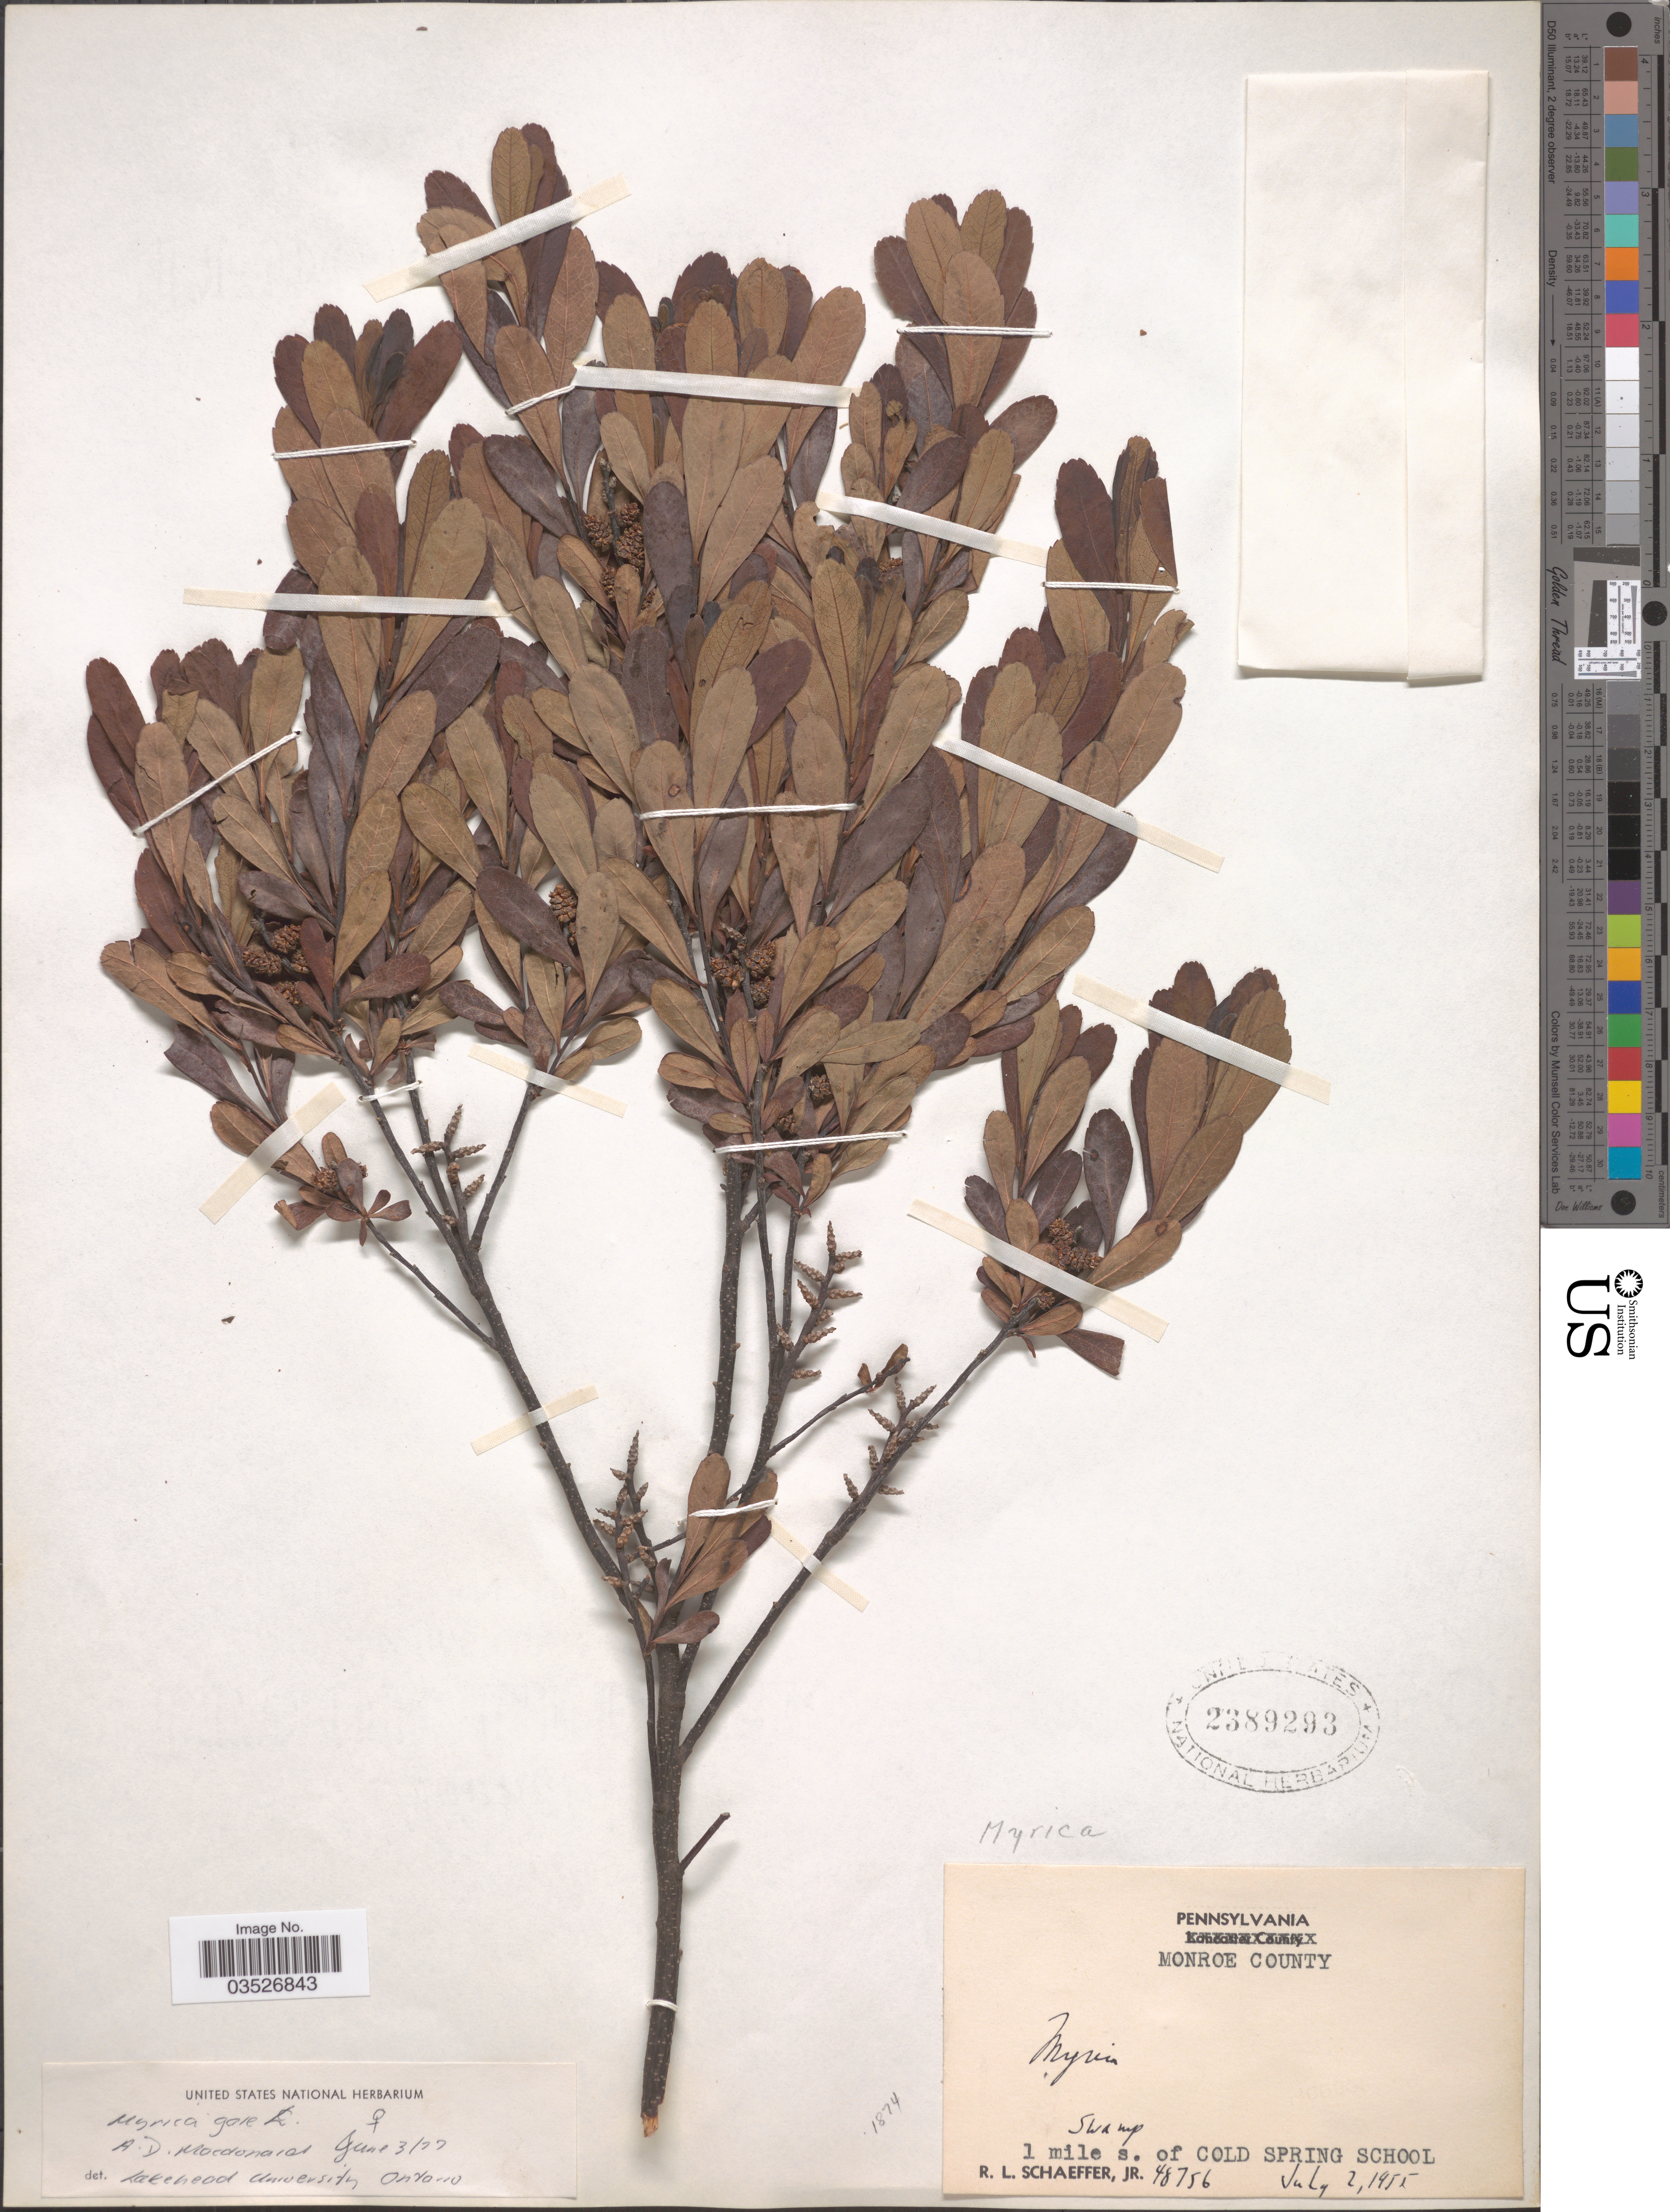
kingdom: Plantae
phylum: Tracheophyta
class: Magnoliopsida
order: Fagales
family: Myricaceae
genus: Myrica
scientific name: Myrica gale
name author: L.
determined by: Macdonald, A. D.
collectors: R. L. Schaeffer Jr.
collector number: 48756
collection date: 1955-07-02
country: United States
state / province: Pennsylvania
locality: Monroe County. Swamp, 1 mile s. of Cold Spring School.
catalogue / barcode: US 2389293